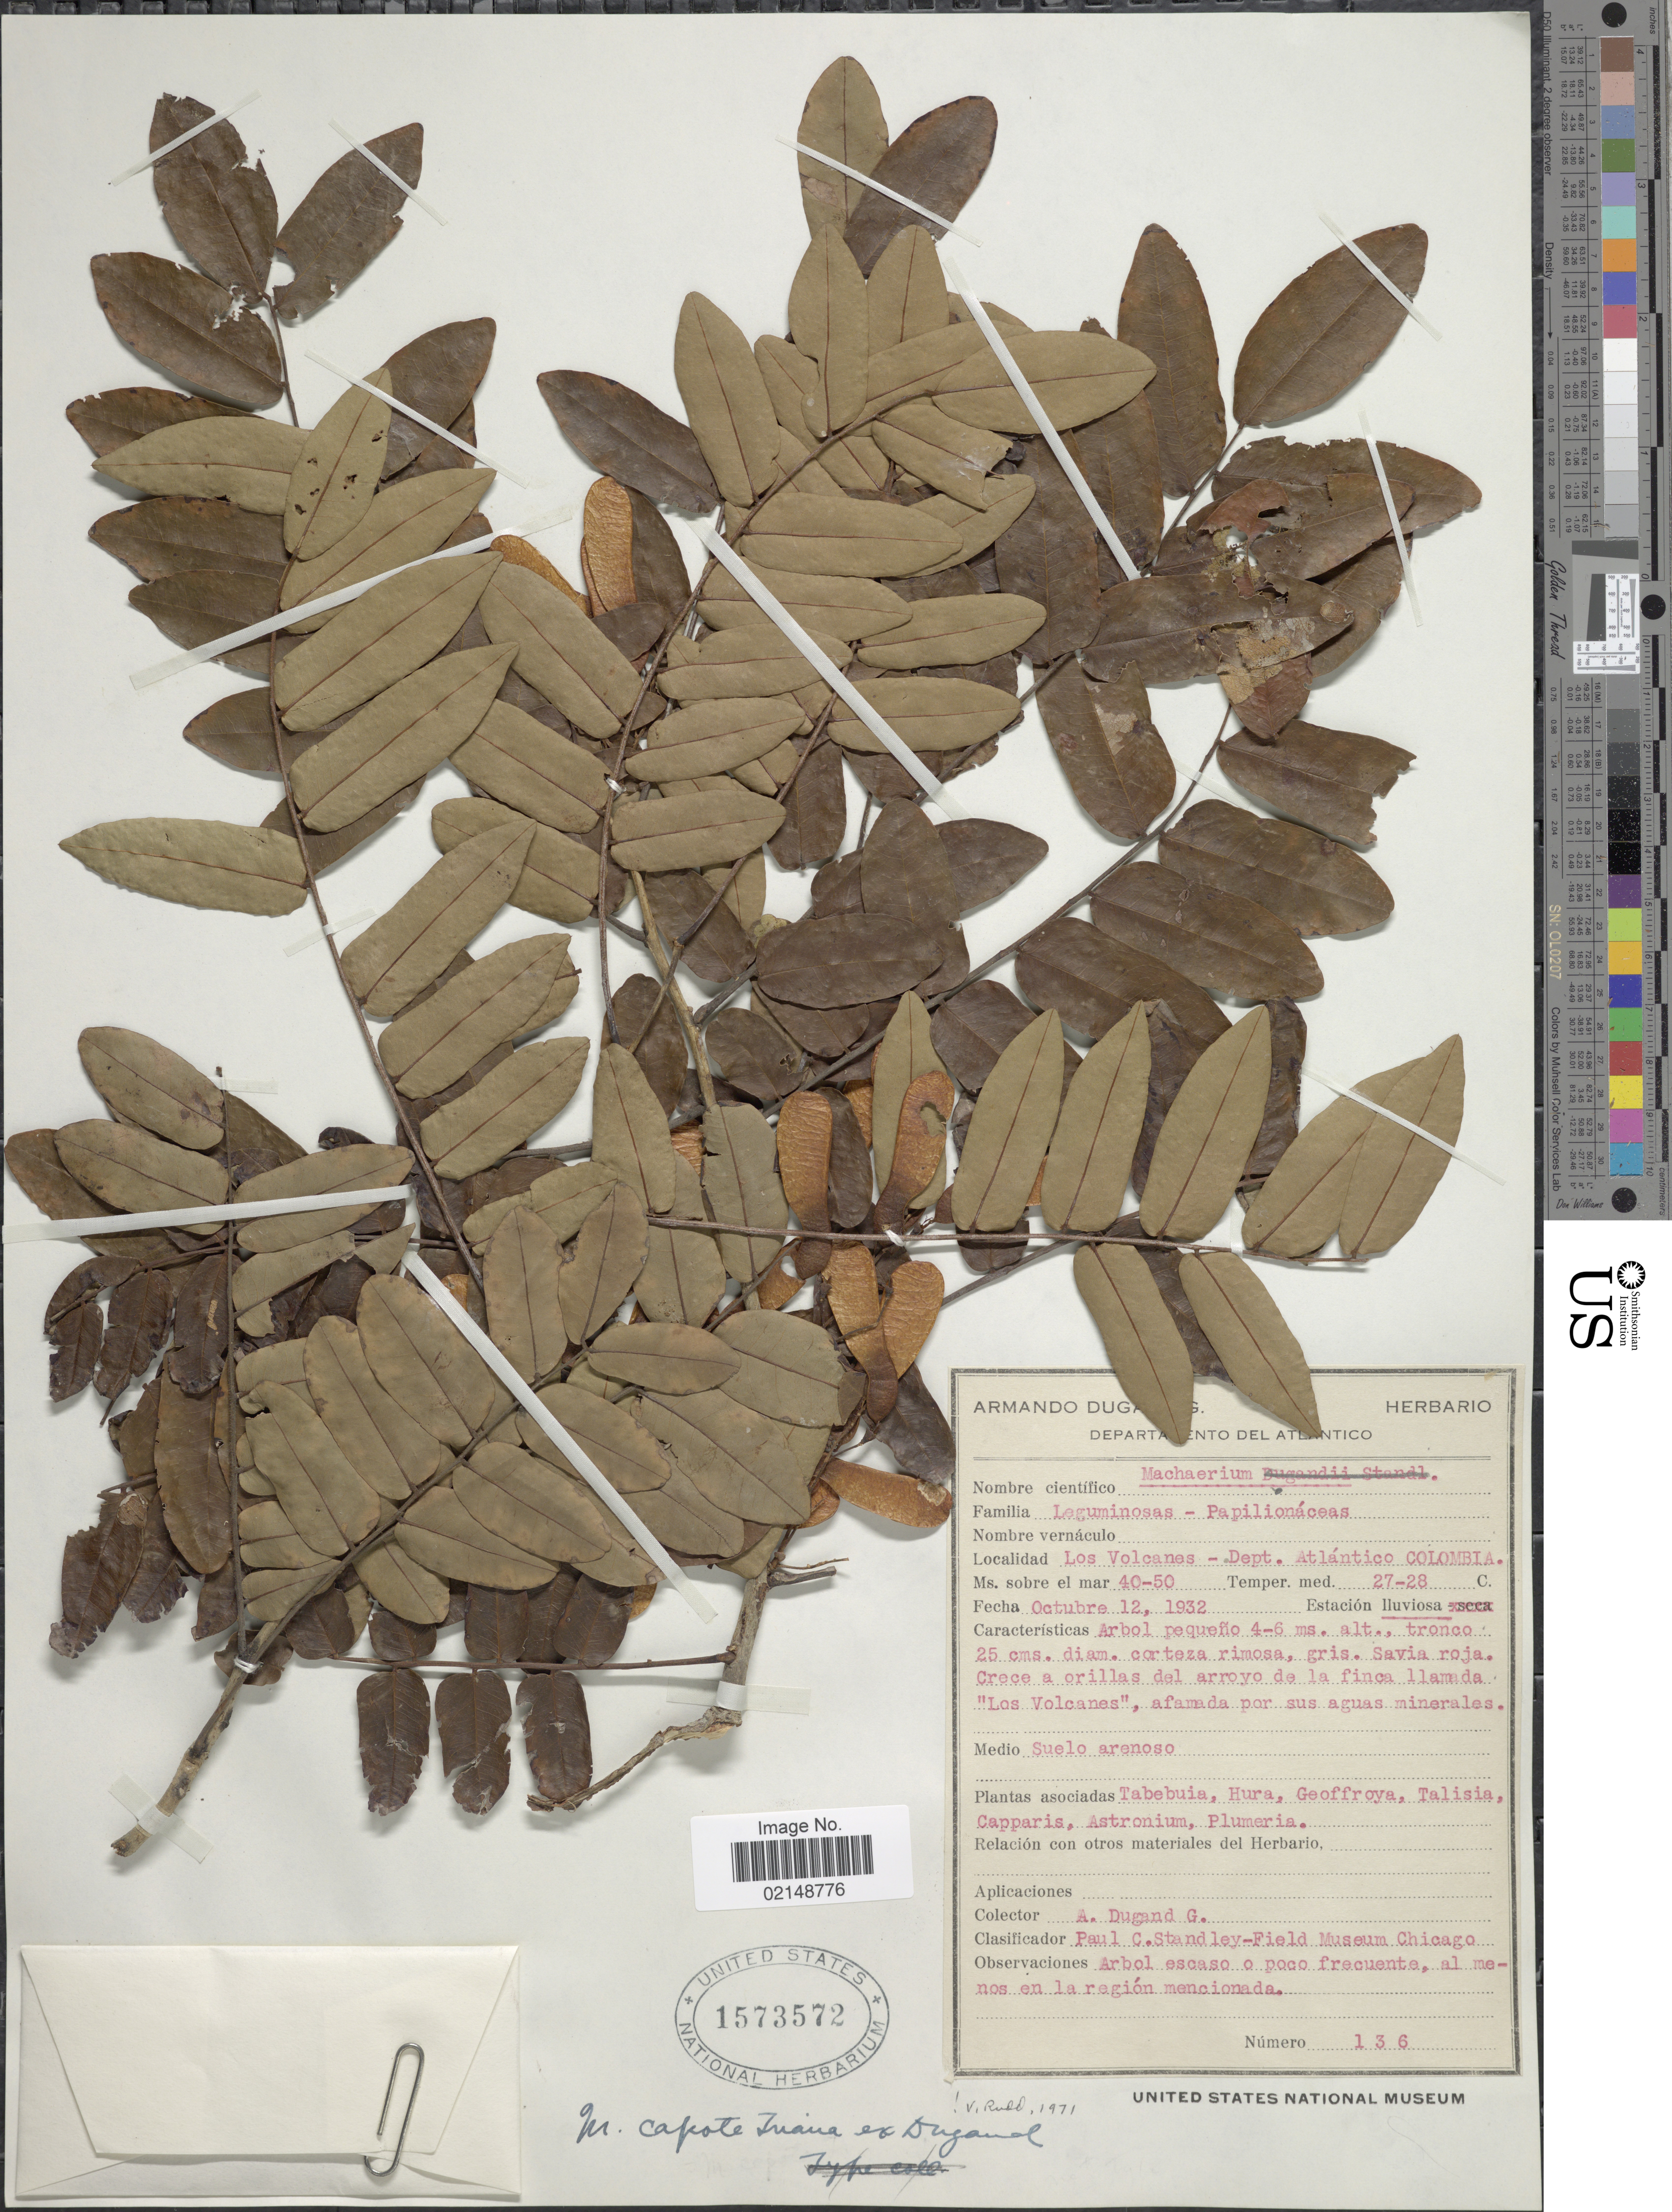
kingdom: Plantae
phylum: Tracheophyta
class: Magnoliopsida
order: Fabales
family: Fabaceae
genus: Machaerium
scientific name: Machaerium capote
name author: Triana ex Dugand G.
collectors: A. Dugand G.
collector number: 136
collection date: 1932-10-12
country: Colombia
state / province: Atlántico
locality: Los Volcanes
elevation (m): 40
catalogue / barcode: US 1573572